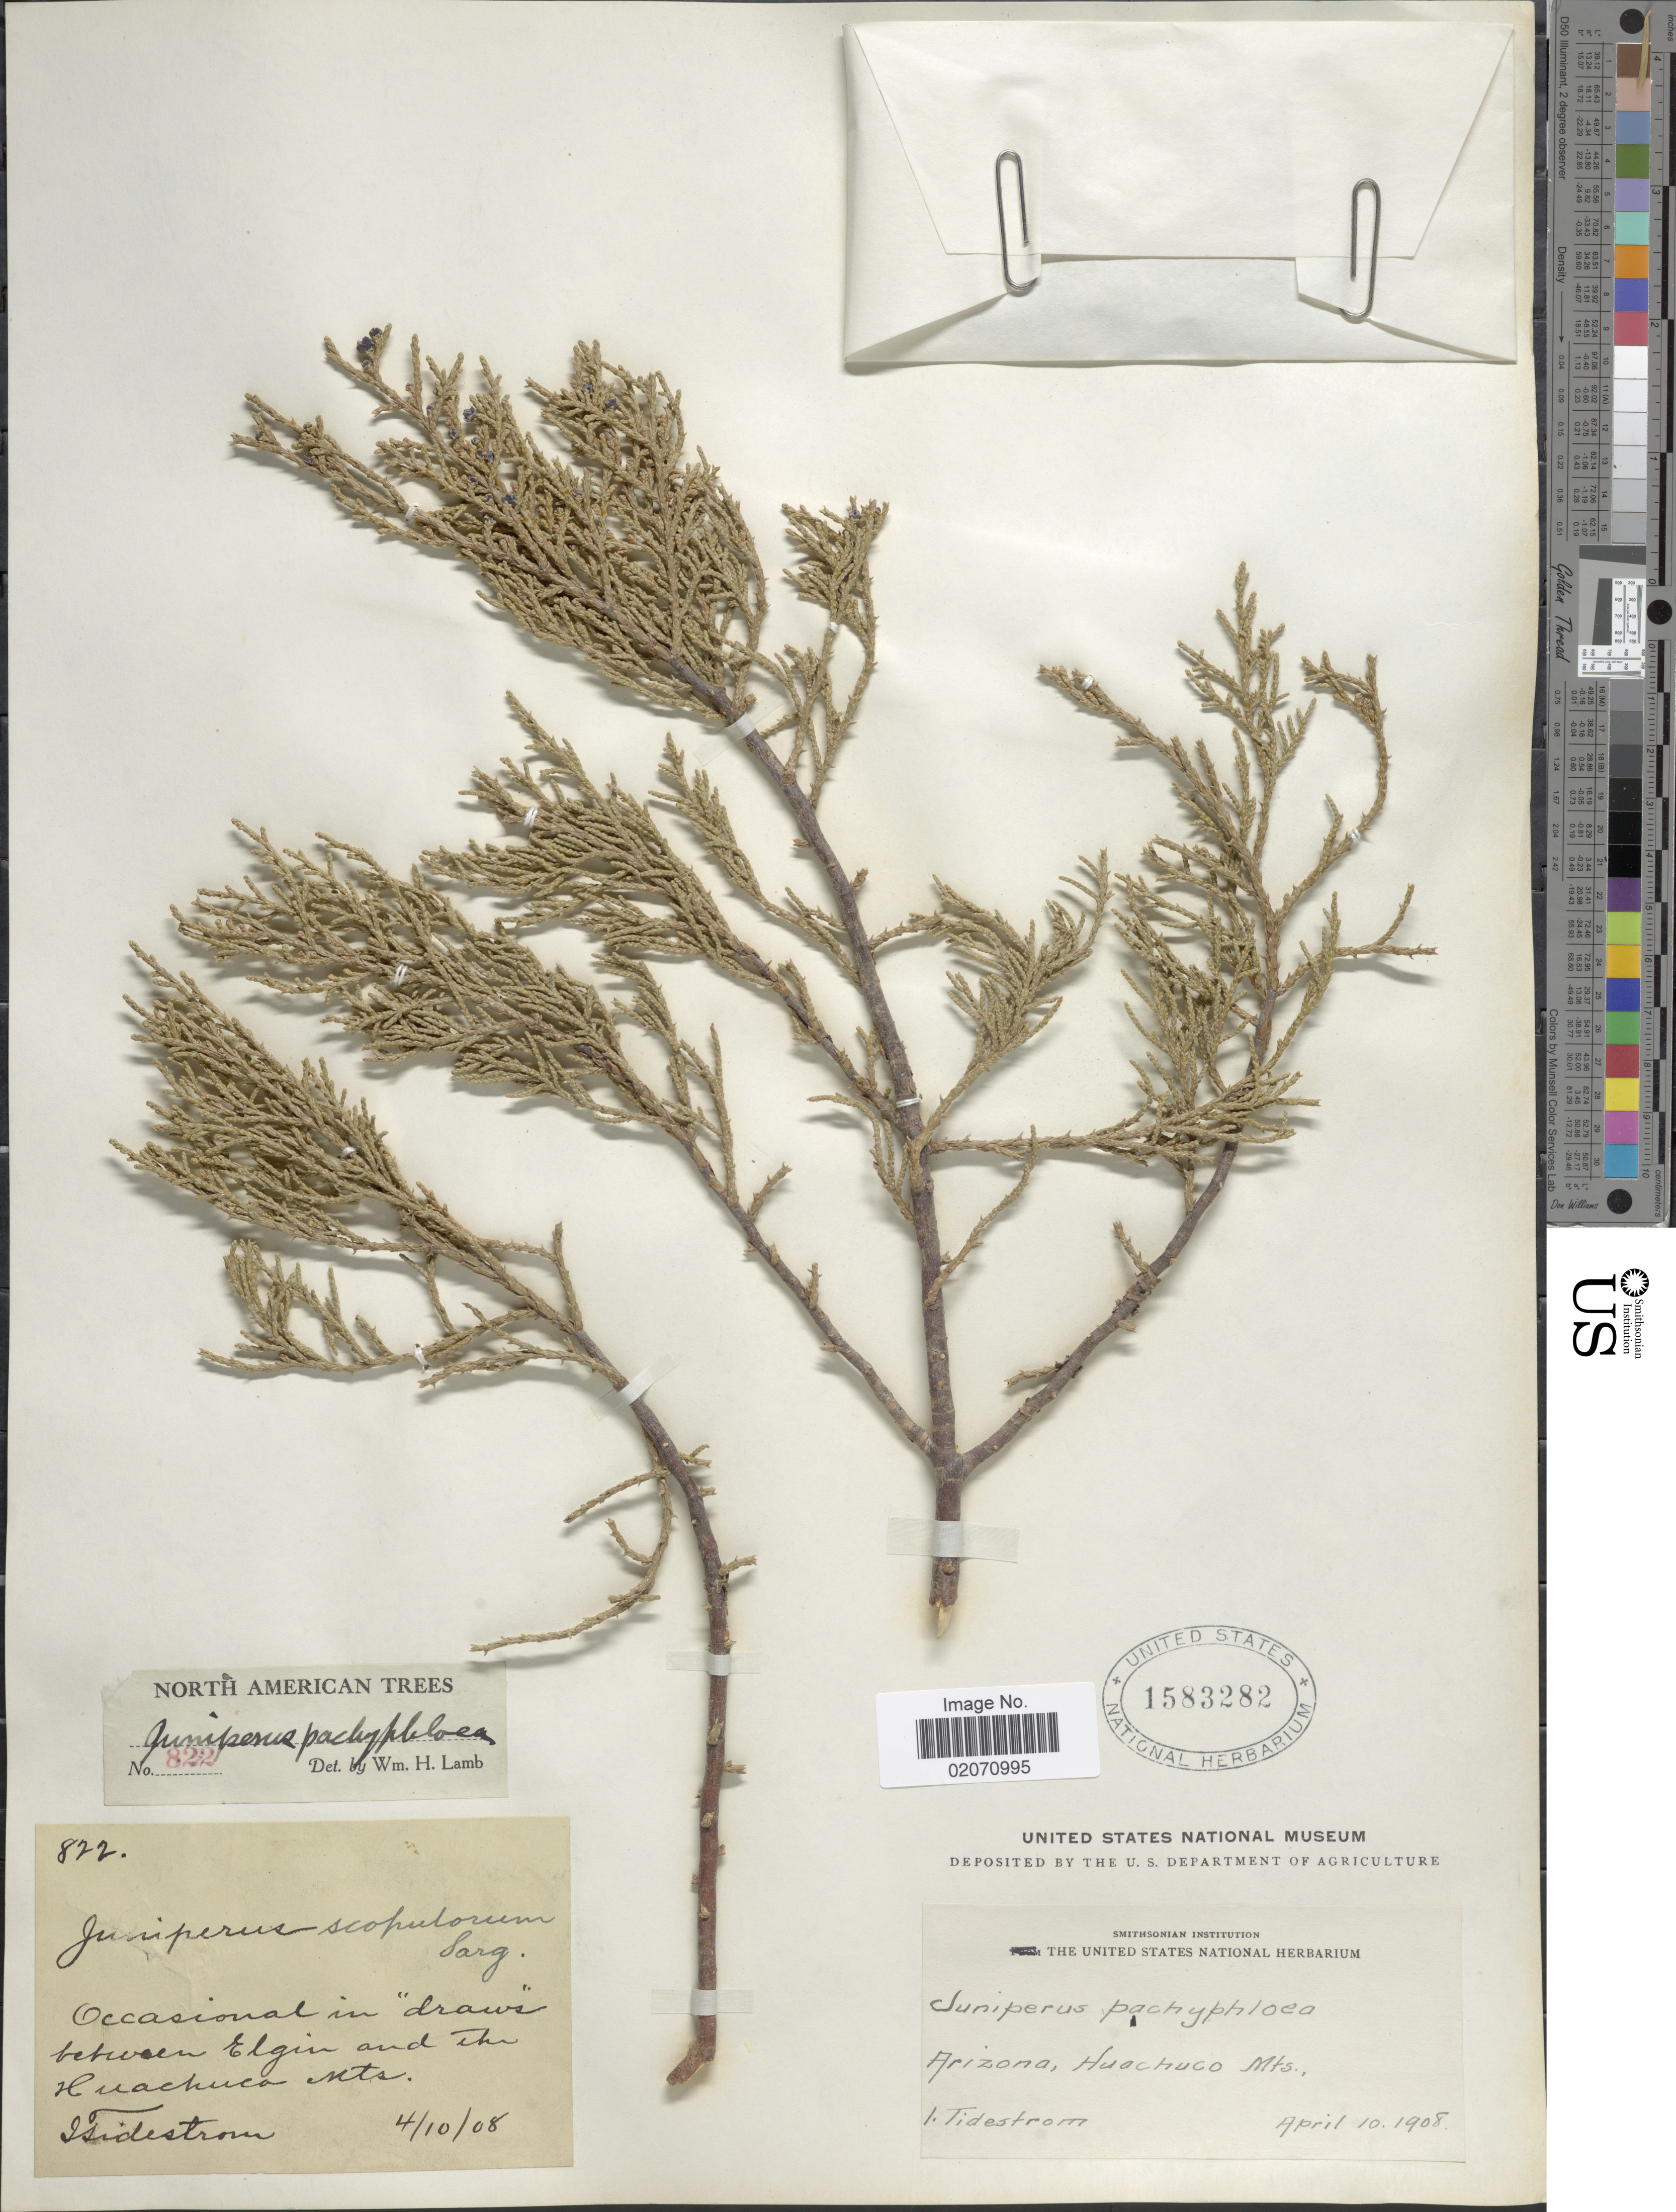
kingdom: Plantae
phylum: Tracheophyta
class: Pinopsida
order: Pinales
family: Cupressaceae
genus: Juniperus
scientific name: Juniperus deppeana var. pachyphlaea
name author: (Torr.) Martínez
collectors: I. F. Tidestrom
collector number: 822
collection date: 1908-04-10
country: United States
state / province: Arizona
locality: Huachuca Mts. Between Elgin and the Huachuco Mts.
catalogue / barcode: US 1583282